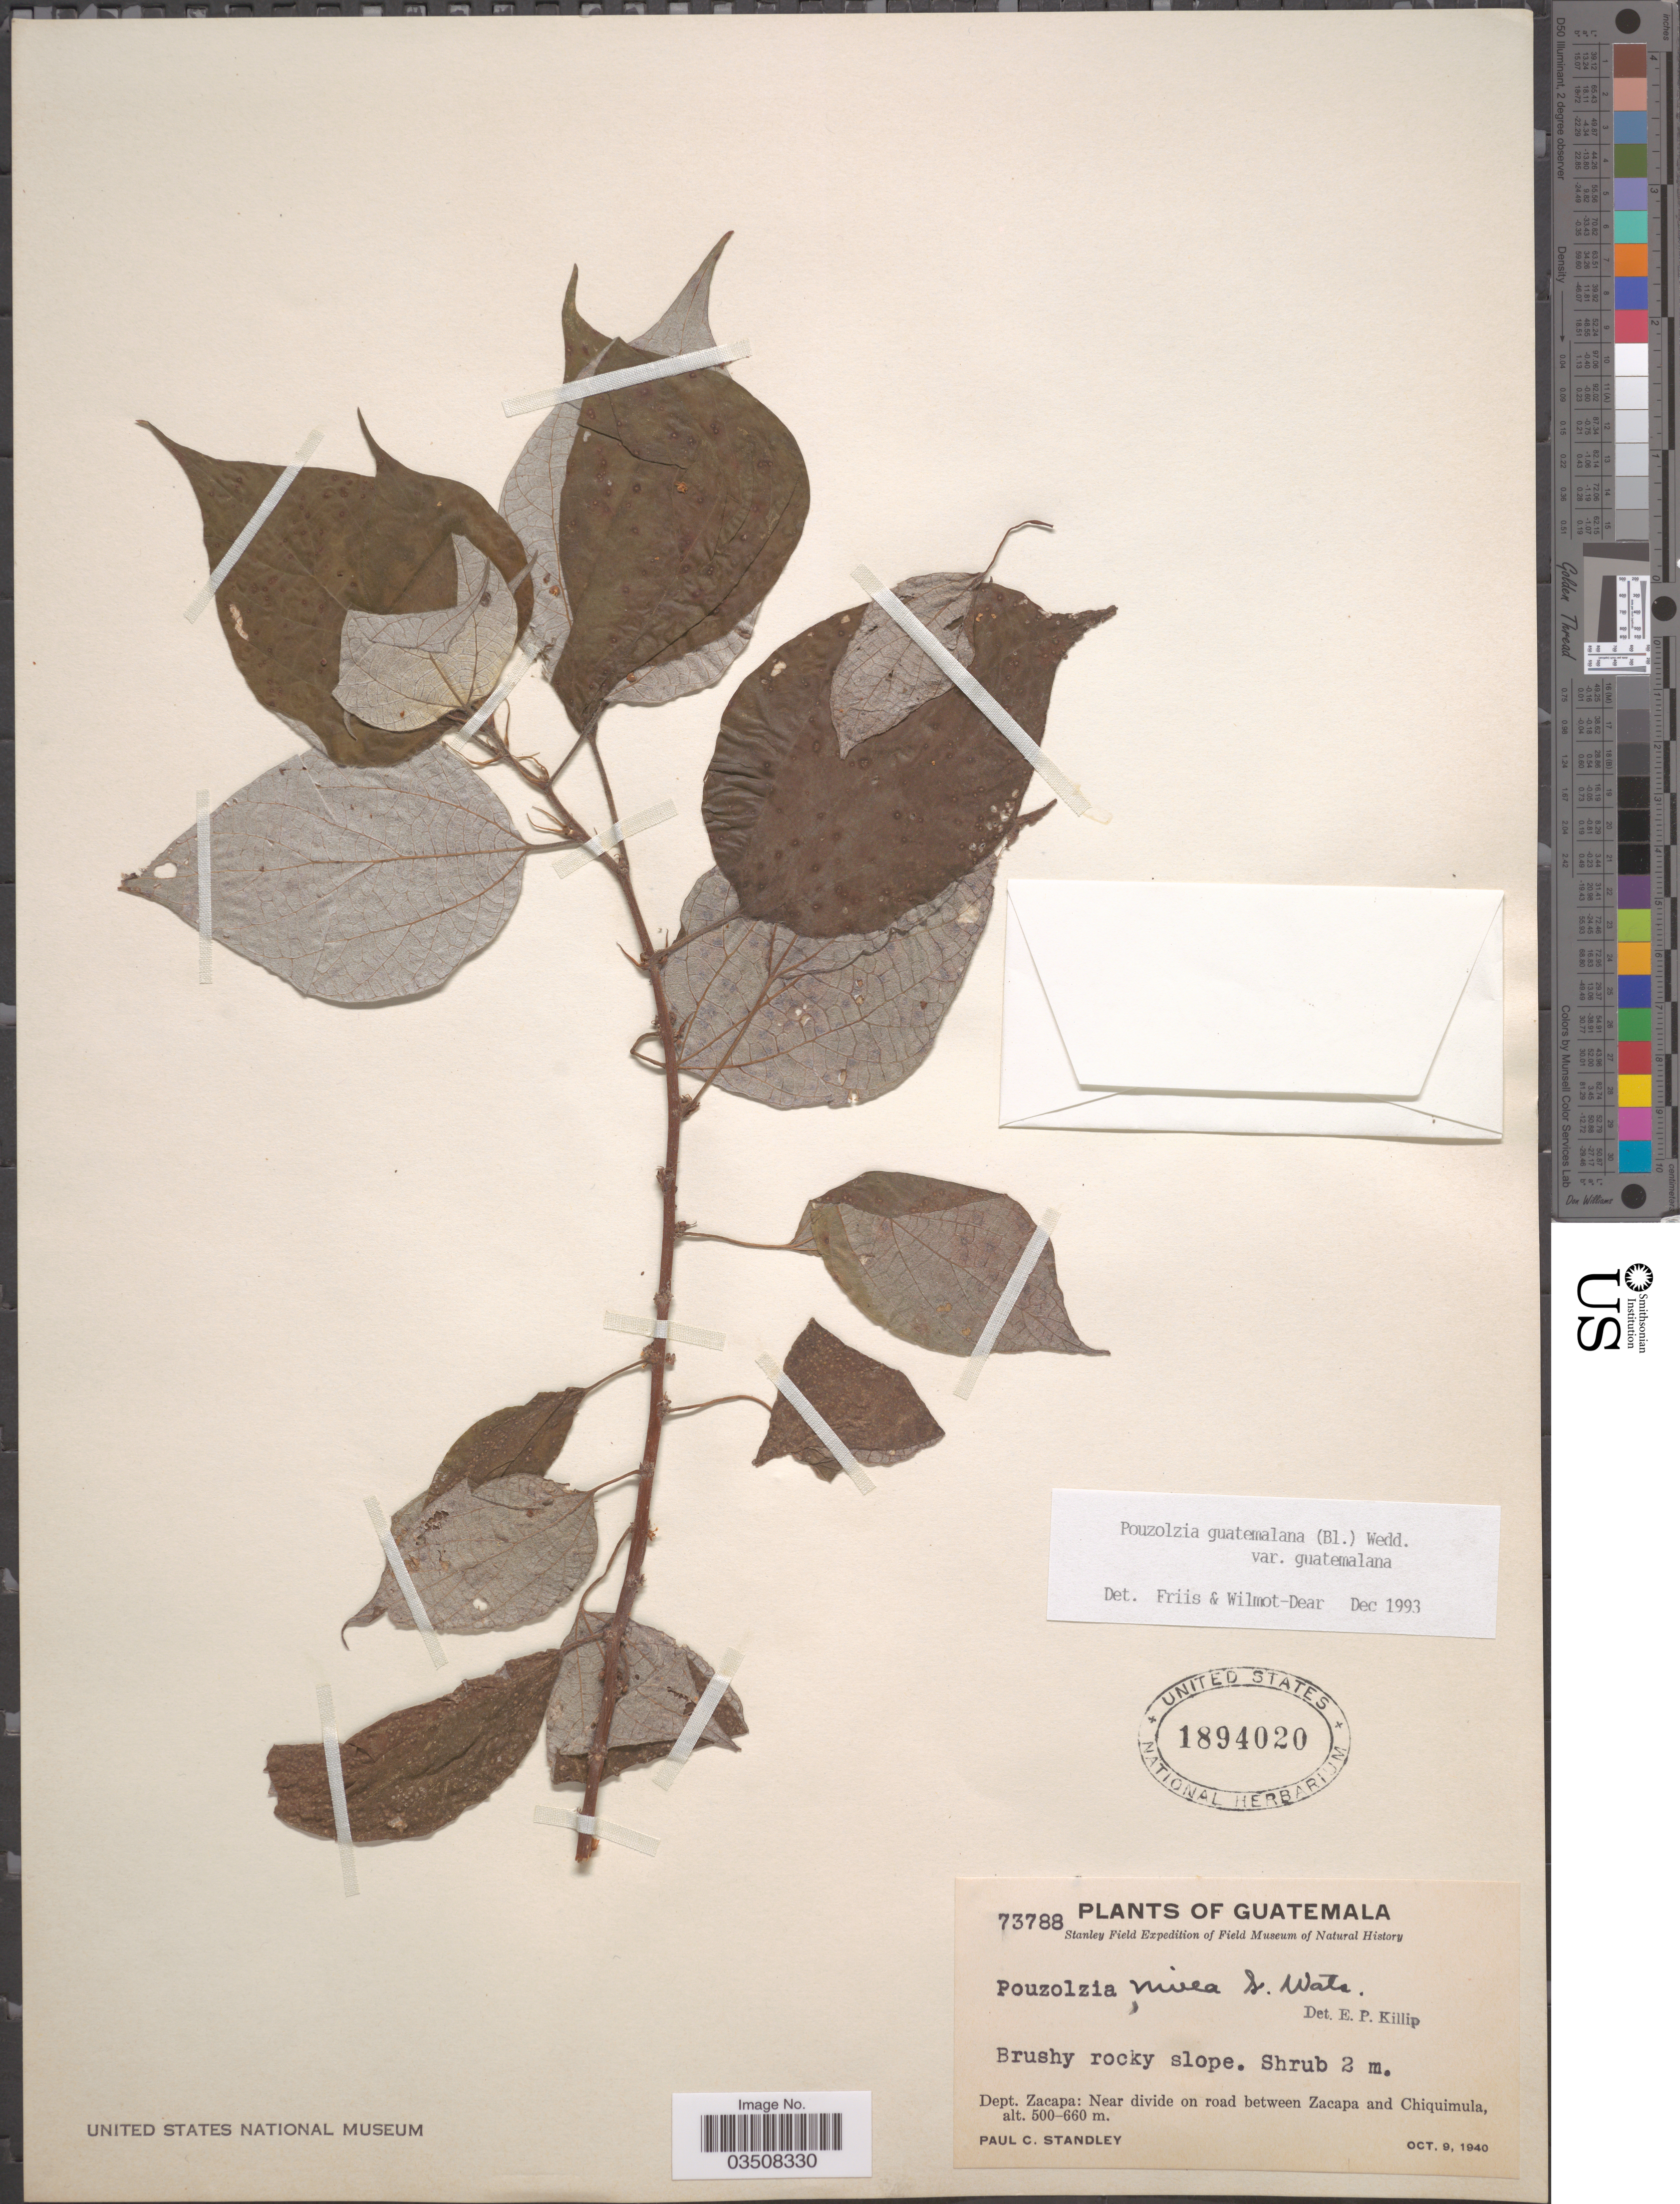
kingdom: Plantae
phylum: Tracheophyta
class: Magnoliopsida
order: Rosales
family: Urticaceae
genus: Pouzolzia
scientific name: Pouzolzia guatemalana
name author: (Blume) Wedd.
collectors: P. C. Standley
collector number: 73788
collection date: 1940-10-09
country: Guatemala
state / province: Zacapa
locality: Dept. Zacapa: Near divide on road between Zacapa and Chiquimula.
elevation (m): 500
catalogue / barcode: US 1894020